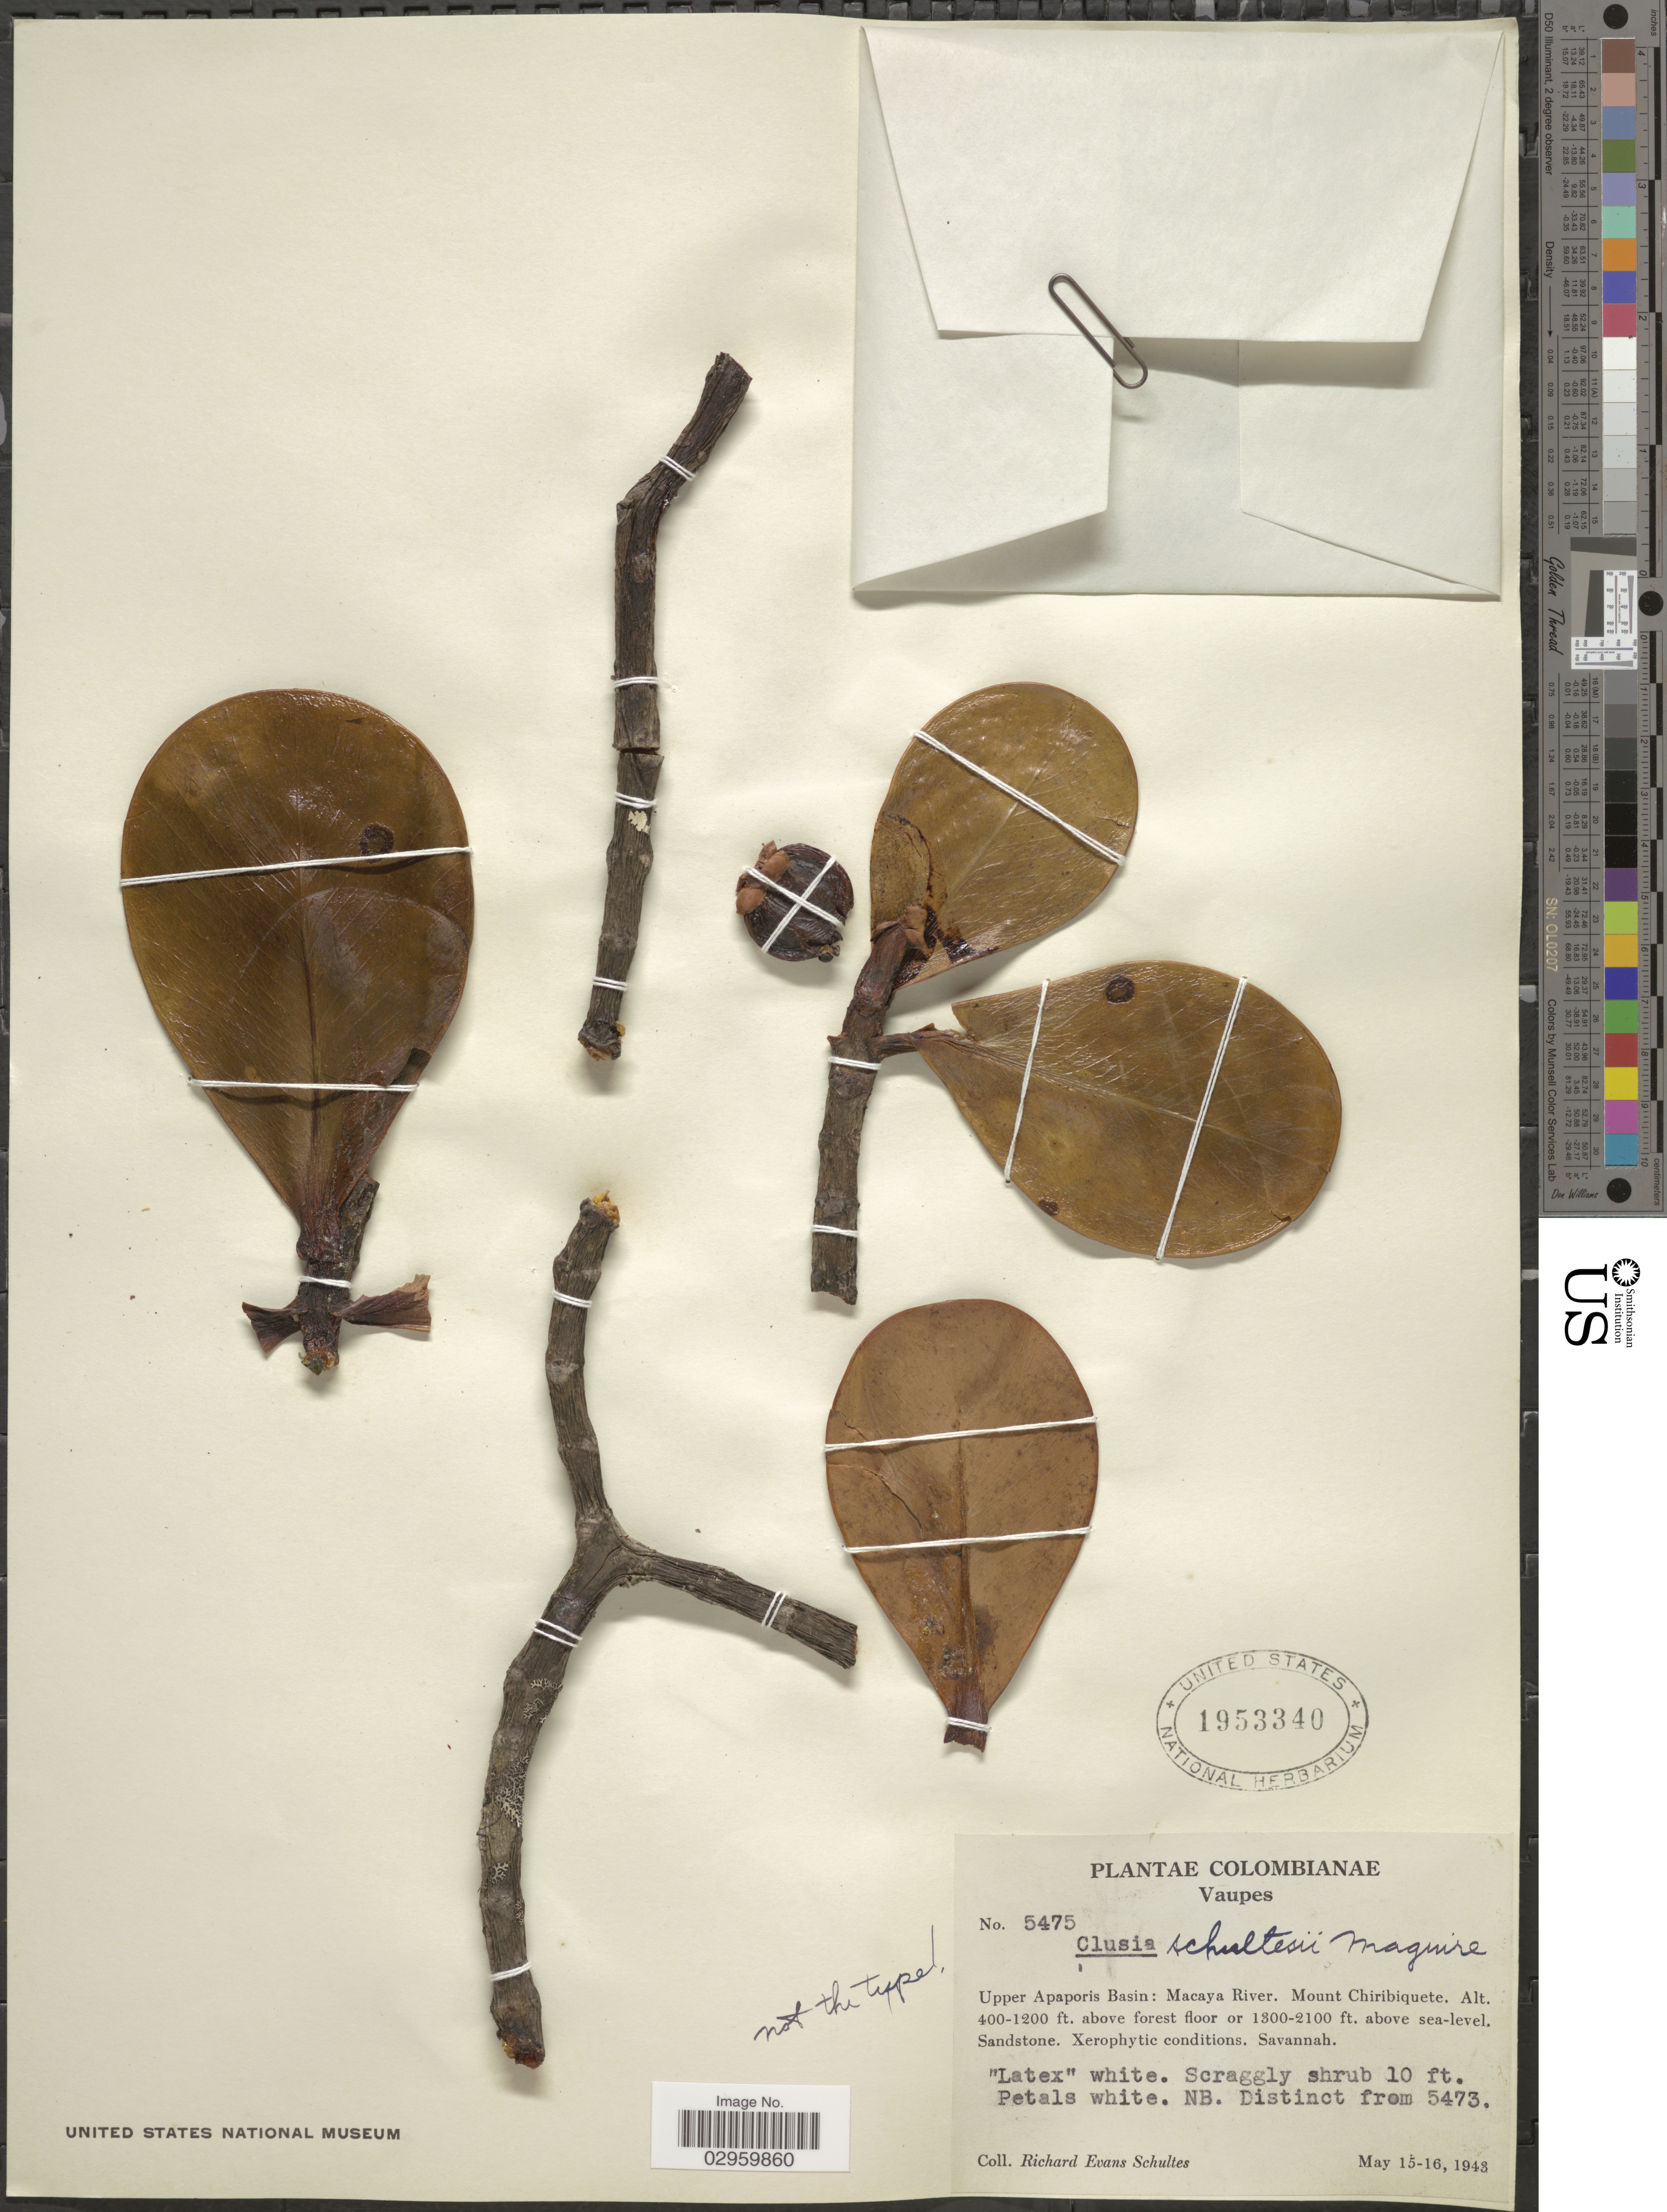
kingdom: Plantae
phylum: Tracheophyta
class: Magnoliopsida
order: Malpighiales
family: Clusiaceae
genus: Clusia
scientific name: Clusia schultesii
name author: Maguire in R.E. Schult.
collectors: R. E. Schultes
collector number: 5475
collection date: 1943-05-15/1943-05-16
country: Colombia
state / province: Vaupés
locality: Upper Apaporis Basin: Macaya River. Mount Chiribiquete.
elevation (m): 396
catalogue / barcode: US 1953340